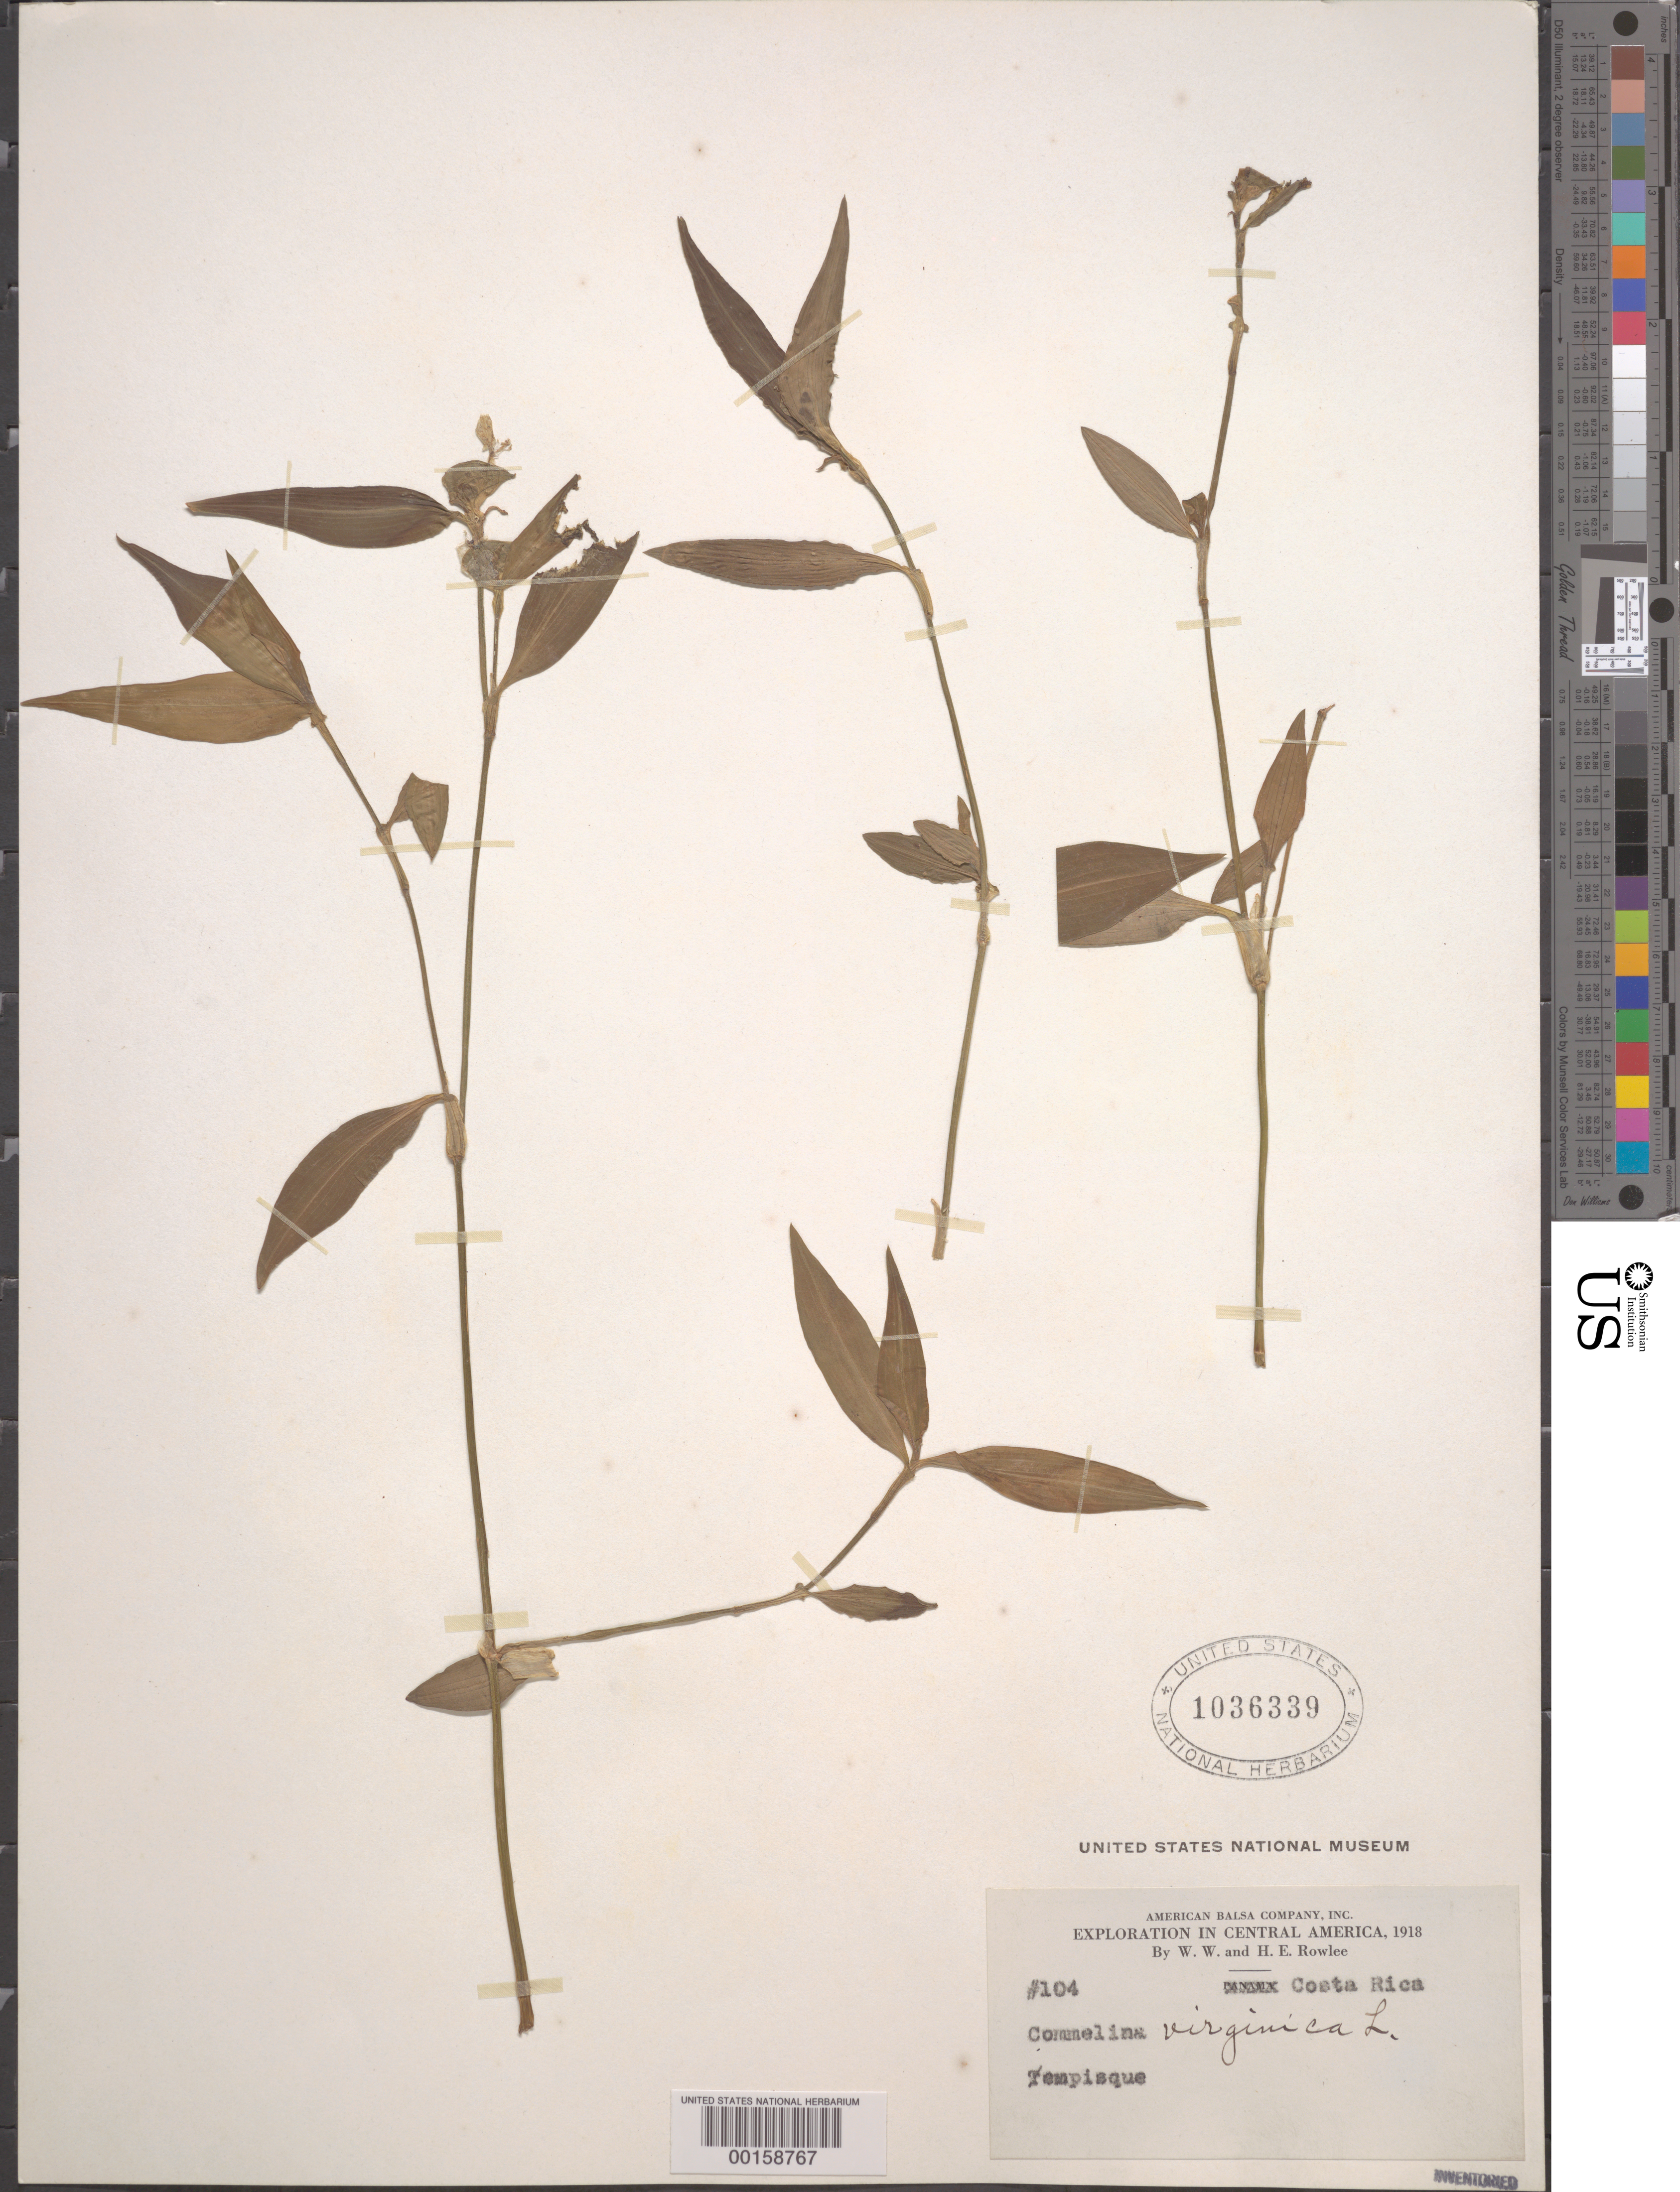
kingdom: Plantae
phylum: Tracheophyta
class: Liliopsida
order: Commelinales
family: Commelinaceae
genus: Commelina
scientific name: Commelina erecta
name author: L.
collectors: W. W. Rowlee & H. E. Rowlee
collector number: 104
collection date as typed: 1918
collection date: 1918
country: Costa Rica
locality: Tempisque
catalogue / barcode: US 1036339